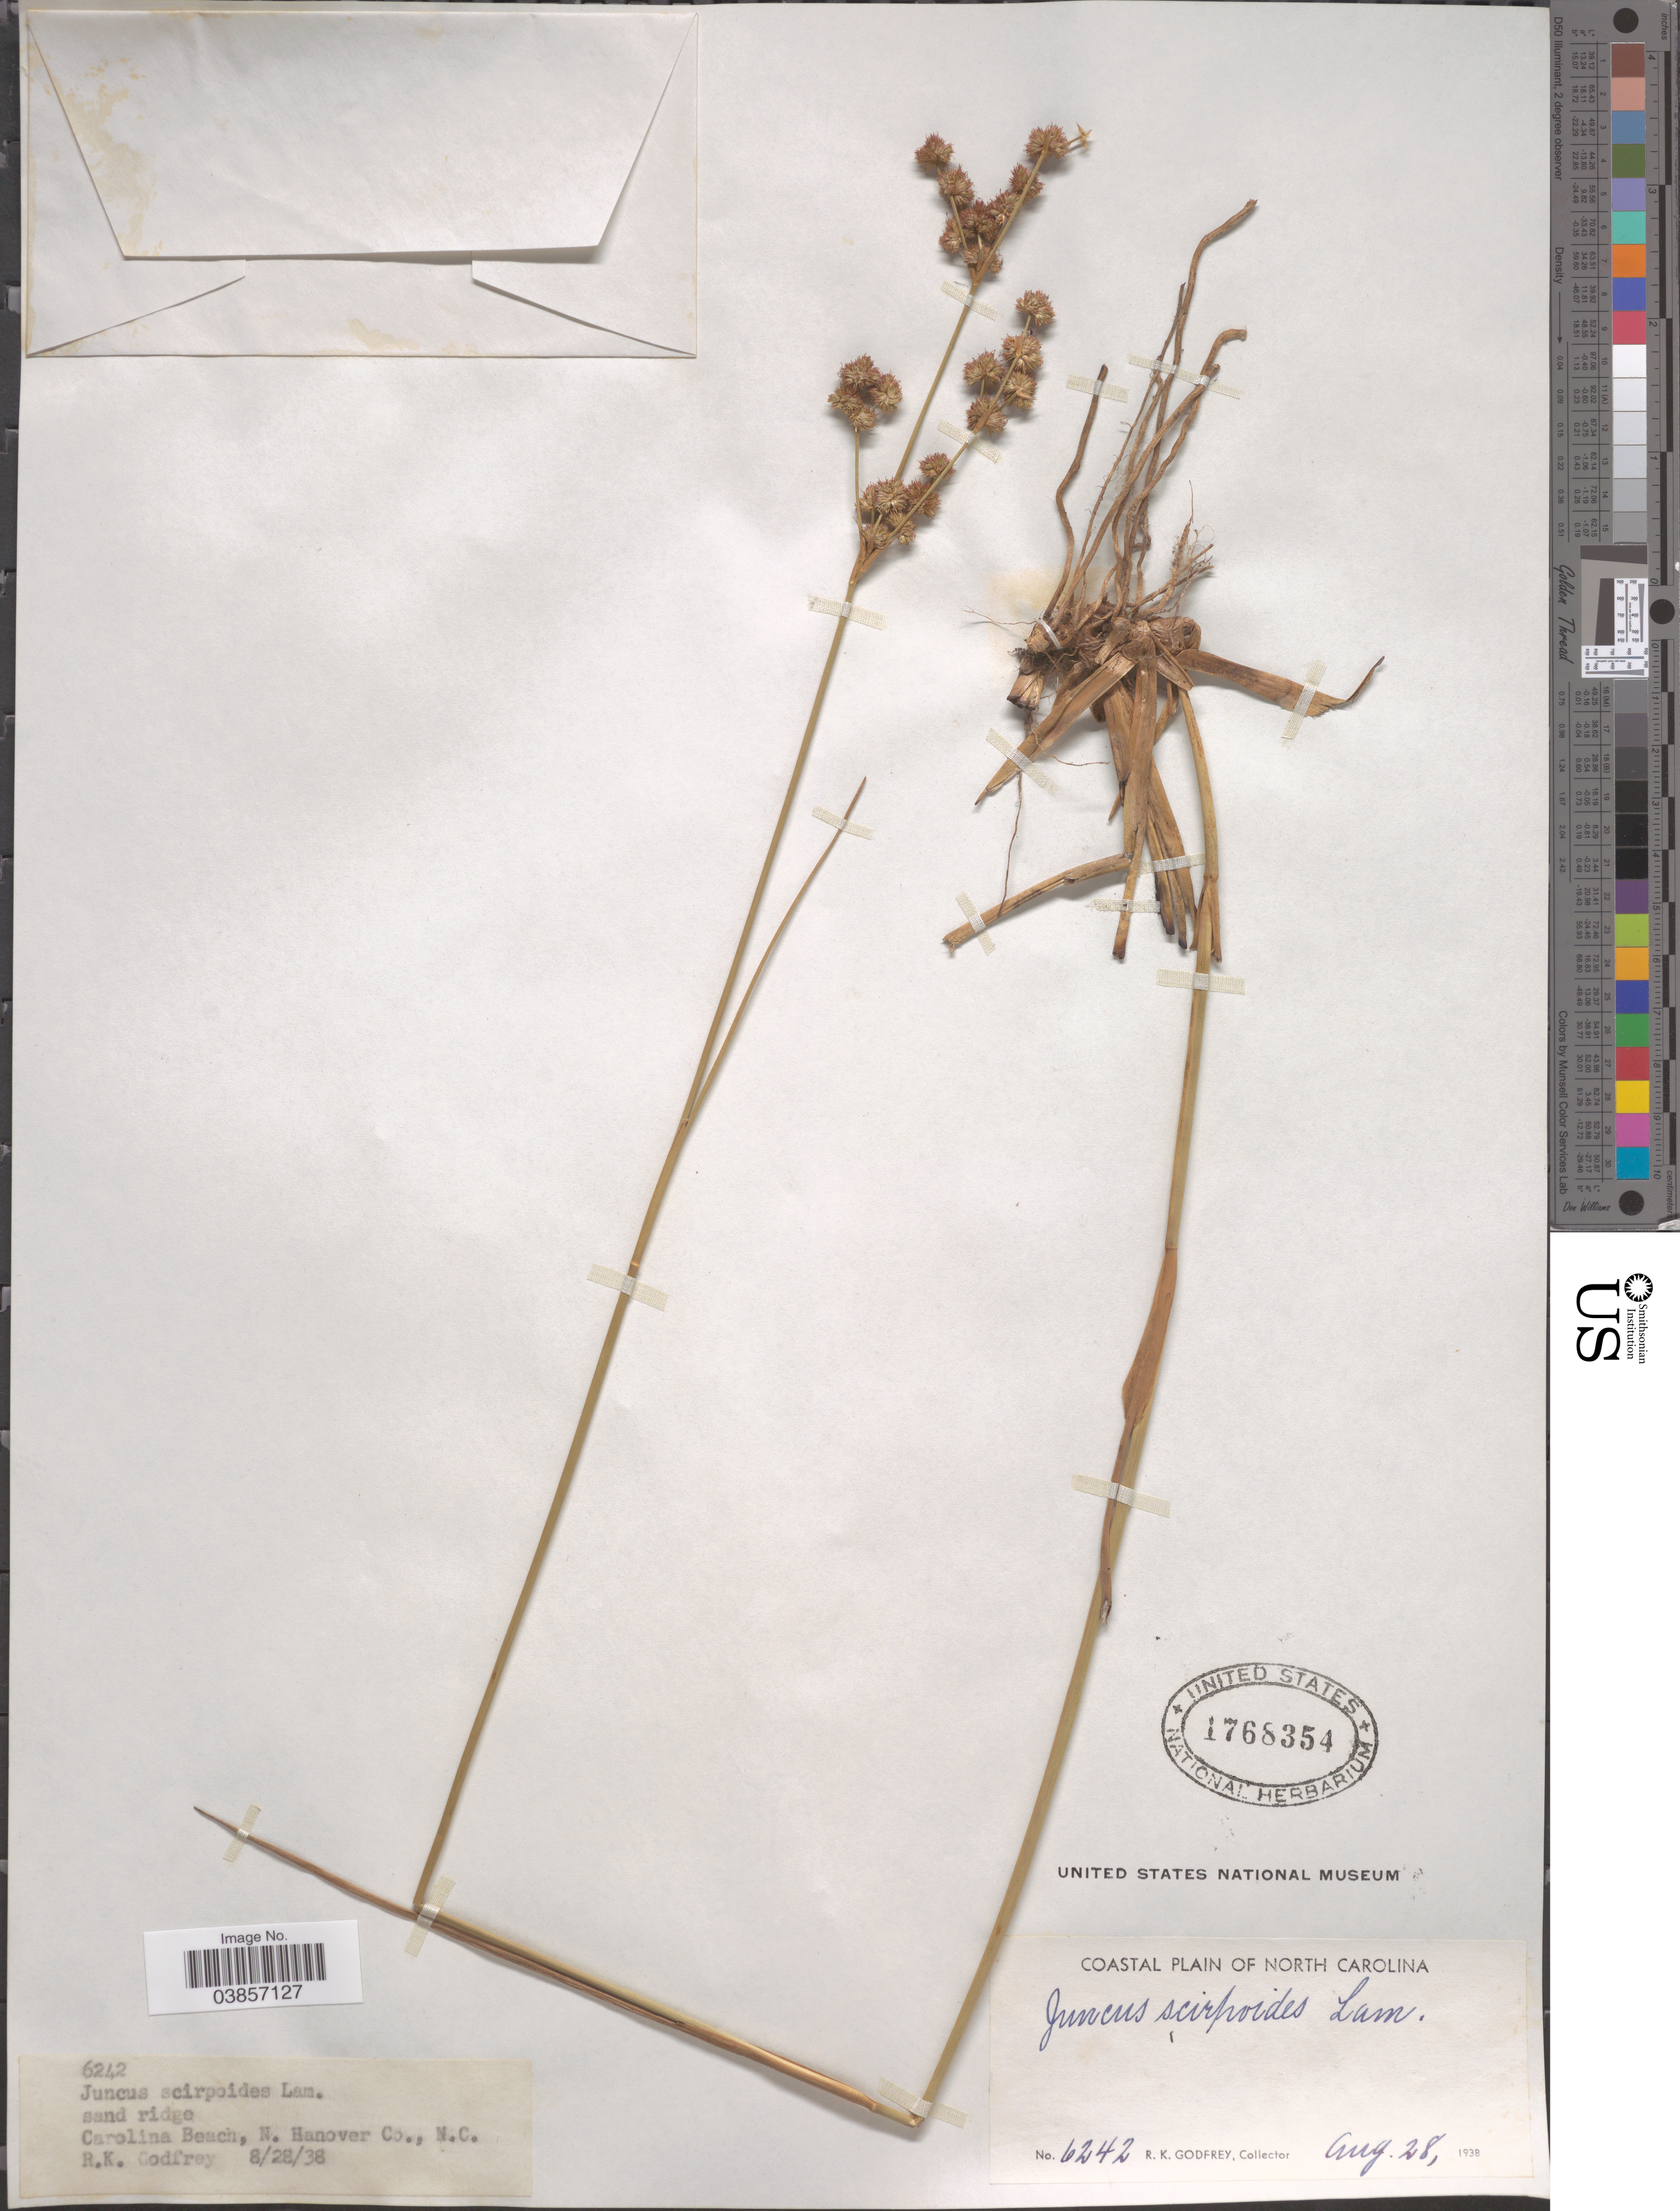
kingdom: Plantae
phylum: Tracheophyta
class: Liliopsida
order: Poales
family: Juncaceae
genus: Juncus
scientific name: Juncus scirpoides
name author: Lam.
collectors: R. K. Godfrey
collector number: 6242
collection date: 1938-08-28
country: United States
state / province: North Carolina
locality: Carolina Beach, N. Hanover Co. Coastal Plain of North Carolina.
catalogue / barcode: US 1768354